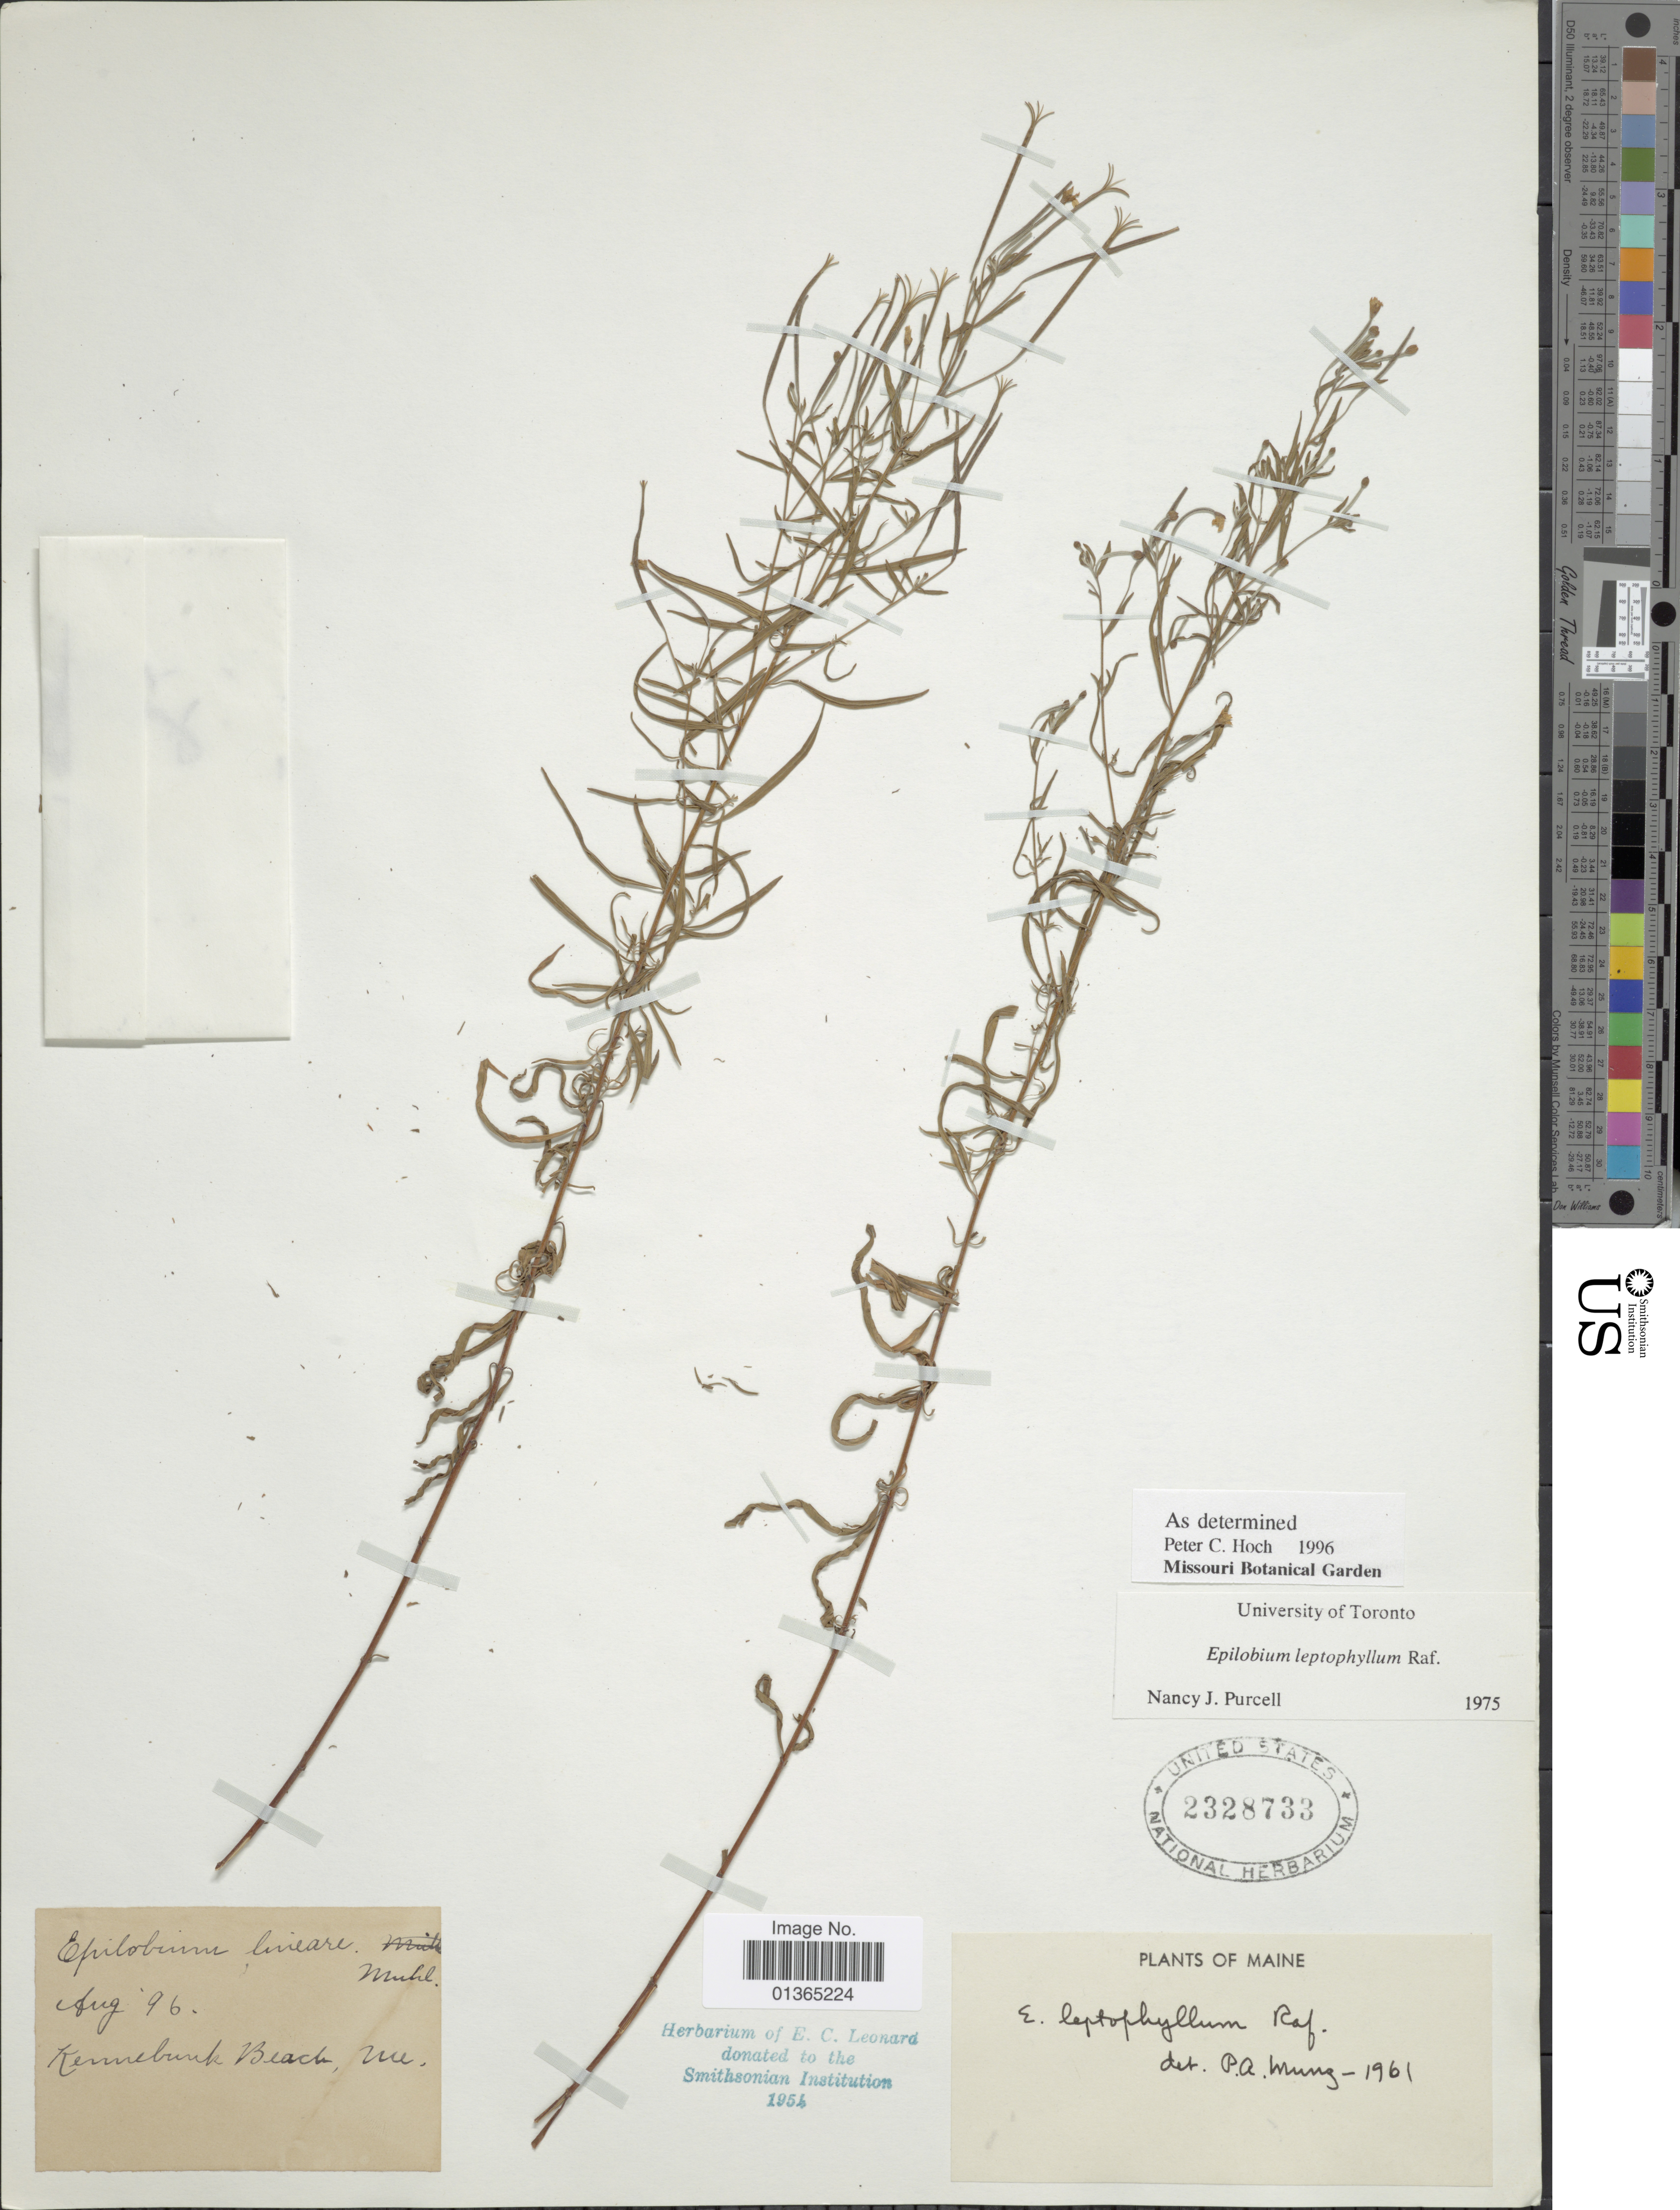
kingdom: Plantae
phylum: Tracheophyta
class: Magnoliopsida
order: Myrtales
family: Onagraceae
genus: Epilobium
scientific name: Epilobium leptophyllum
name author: Raf.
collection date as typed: Transcribed d/m/y: /8/96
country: United States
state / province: Maine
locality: Kennebunk Beach.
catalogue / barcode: US 2328733